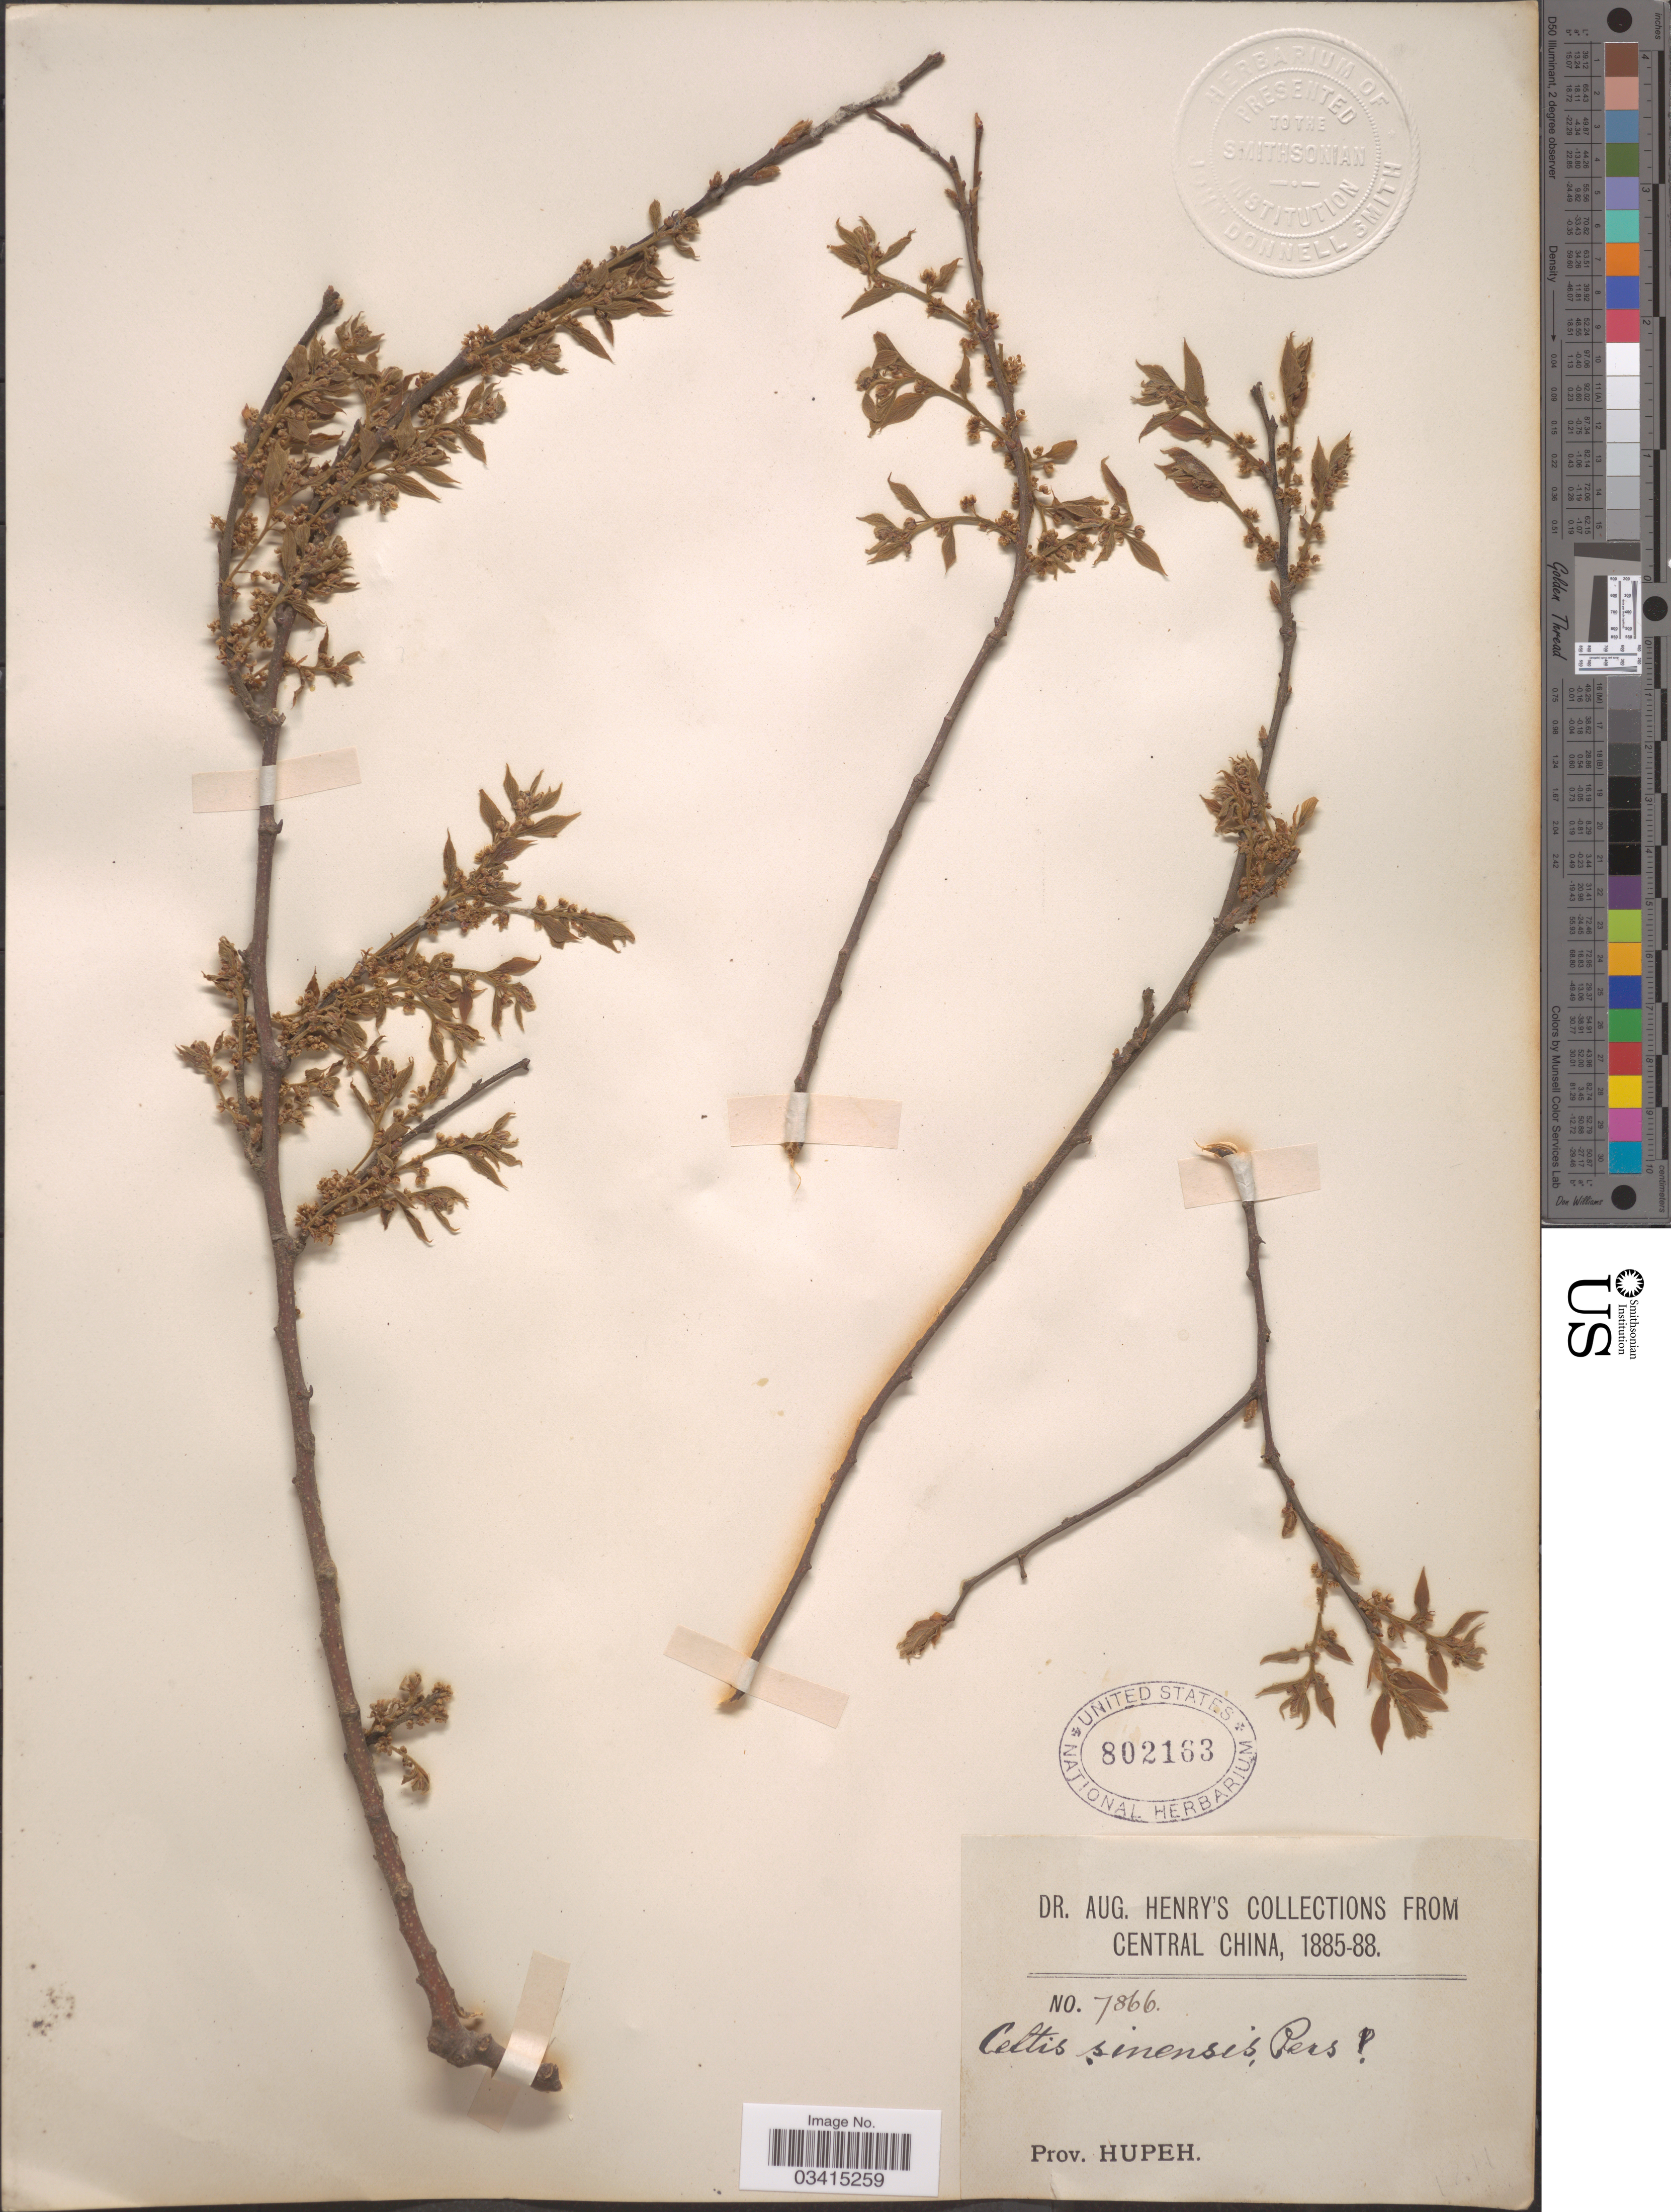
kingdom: Plantae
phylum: Tracheophyta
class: Magnoliopsida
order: Rosales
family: Cannabaceae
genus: Celtis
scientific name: Celtis sinensis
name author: Pers.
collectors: A. Henry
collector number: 7866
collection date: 1885/1888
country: China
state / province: Hubei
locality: Central China. Prov. Hupeh.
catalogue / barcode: US 802163